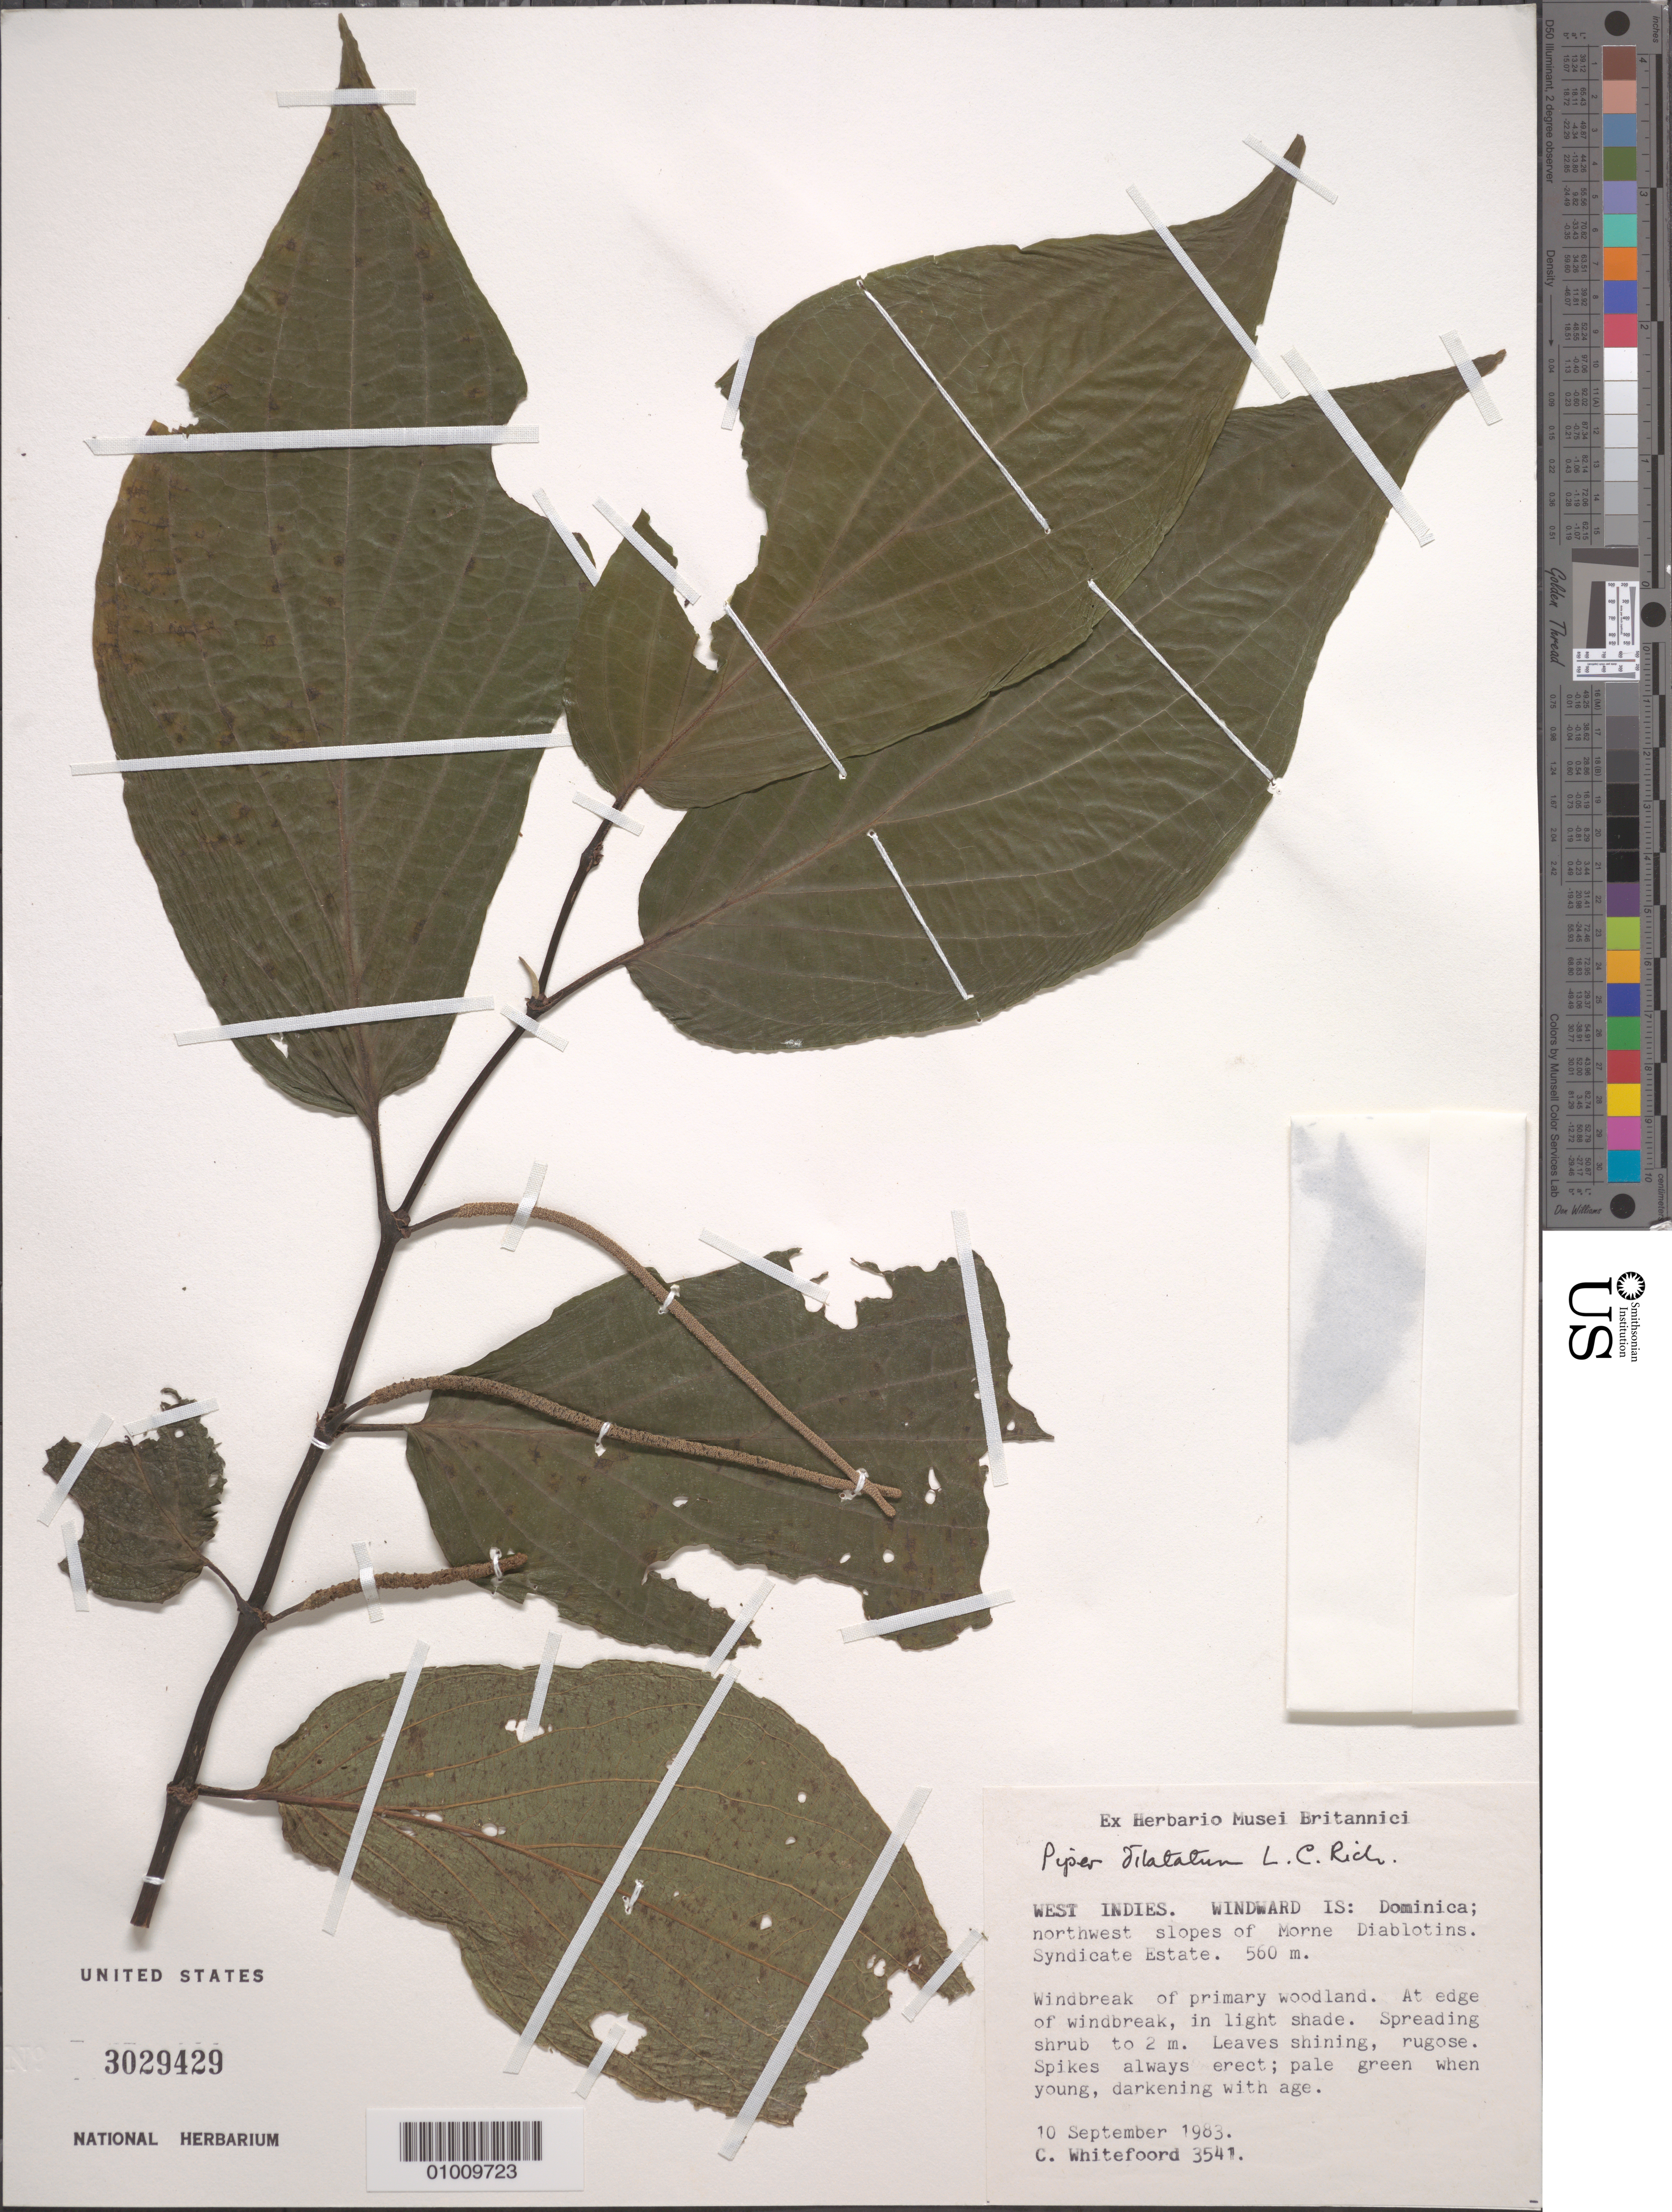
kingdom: Plantae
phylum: Tracheophyta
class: Magnoliopsida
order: Piperales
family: Piperaceae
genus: Piper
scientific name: Piper dilatatum var. dilatatum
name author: Rich.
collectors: C. Whitefoord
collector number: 3541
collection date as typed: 10 Sep 1983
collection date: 1983-09-10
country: Dominica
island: Dominica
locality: NW slopes of Morne Diablotins. Syndicate Estate. Windbreak of primary woodland. At edge of windbreak, in light shade.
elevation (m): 560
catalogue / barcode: US 3029429